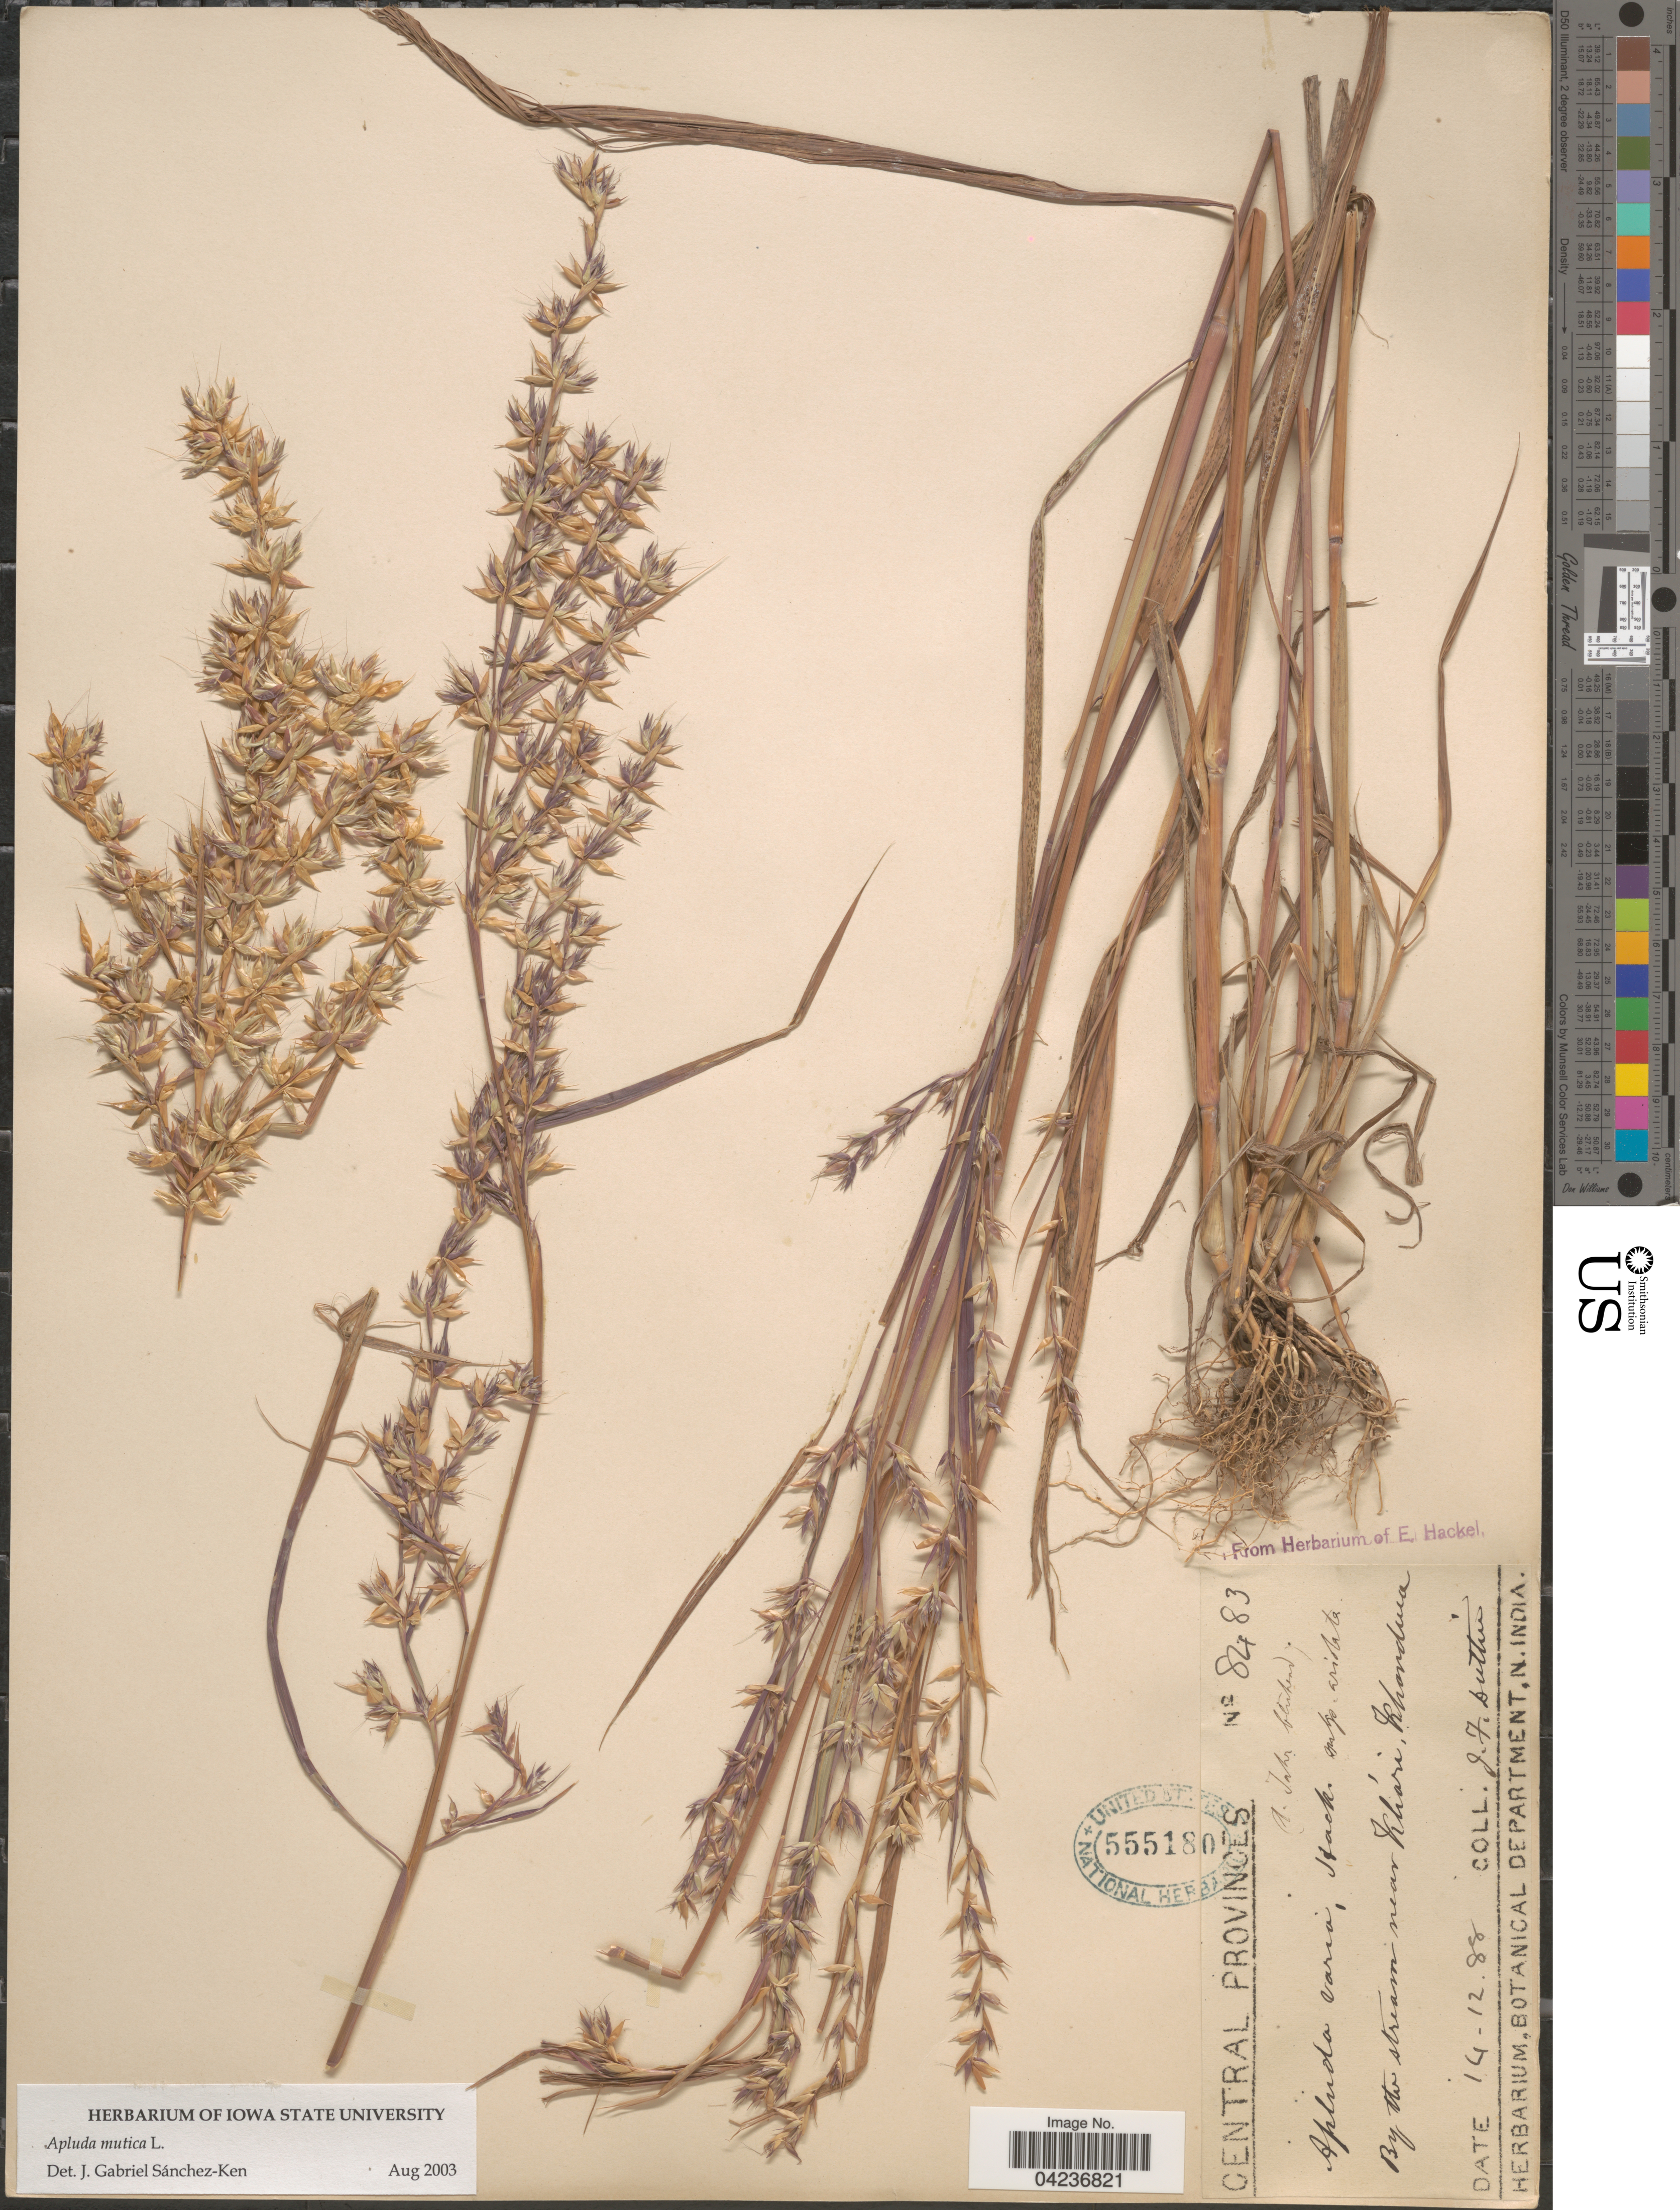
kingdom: Plantae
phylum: Tracheophyta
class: Liliopsida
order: Poales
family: Poaceae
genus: Apluda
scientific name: Apluda mutica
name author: L.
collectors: J. F. Duthie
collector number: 8483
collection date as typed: Transcribed d/m/y: 14/12/88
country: India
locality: Central Provinces. By the stream near Khári, Khondura.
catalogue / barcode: US 555180